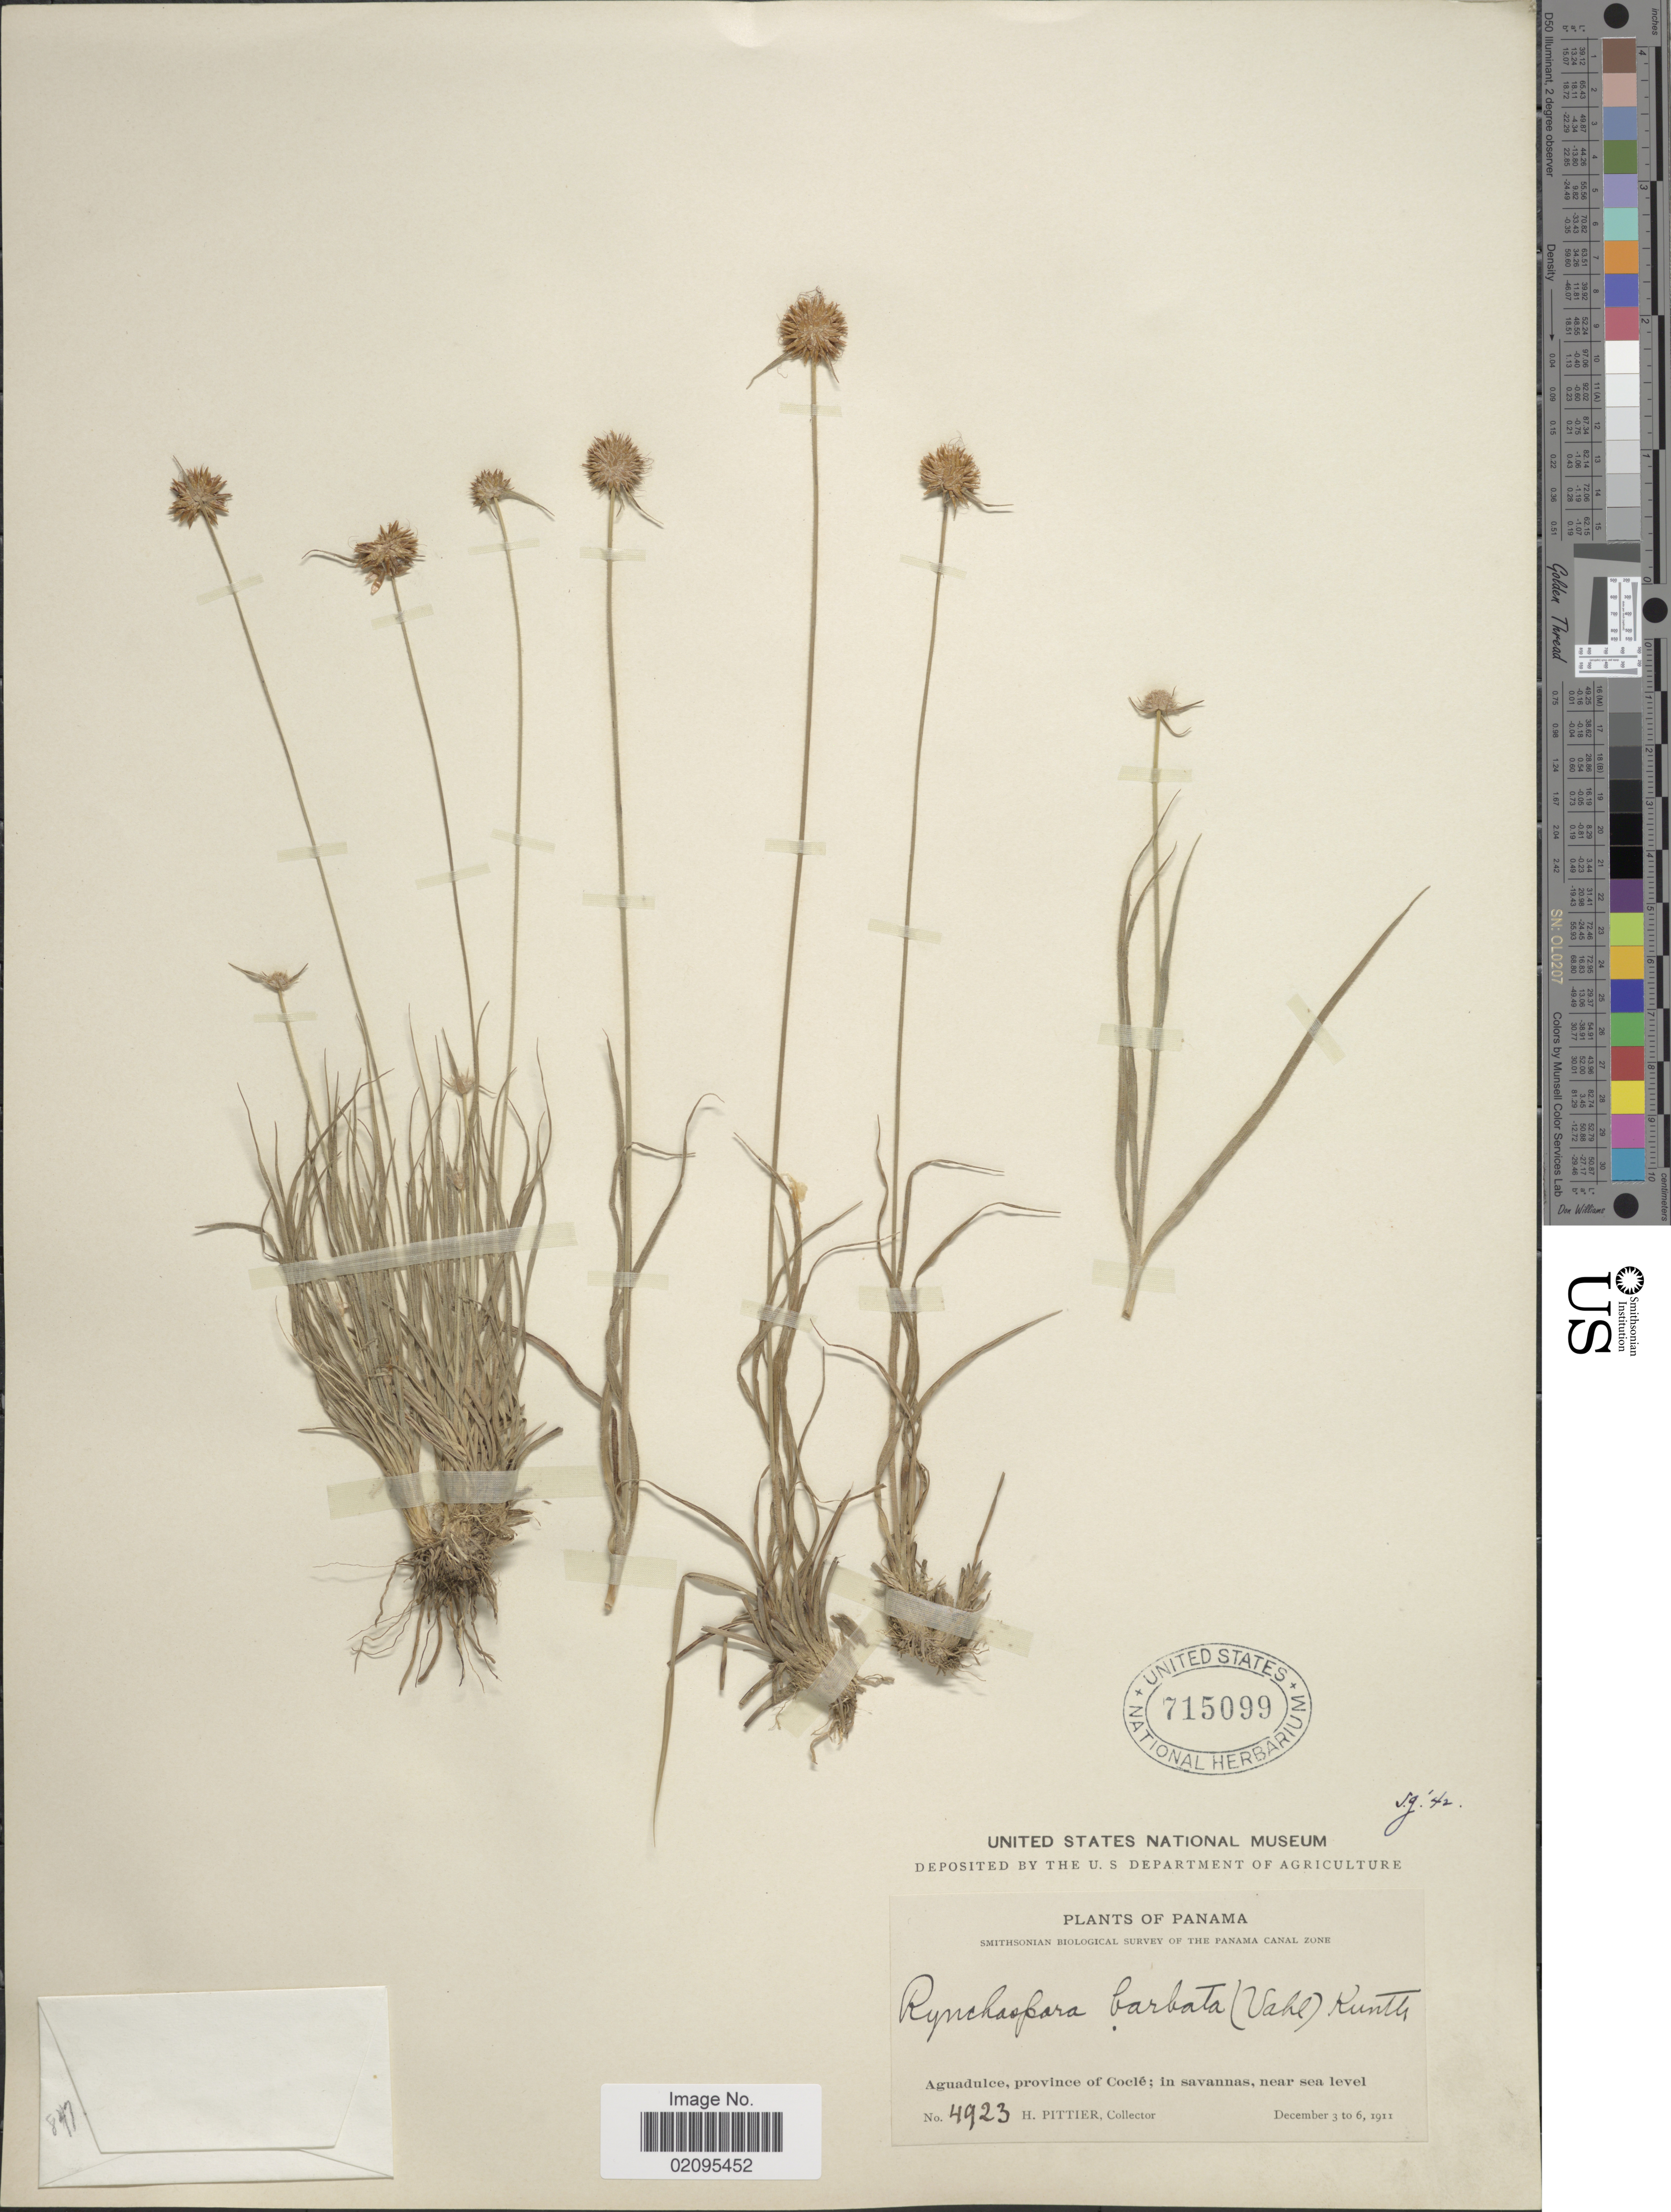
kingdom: Plantae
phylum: Tracheophyta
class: Liliopsida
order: Poales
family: Cyperaceae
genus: Rhynchospora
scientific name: Rhynchospora barbata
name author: (Vahl) Kunth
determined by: Alves, K.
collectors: H. F. Pittier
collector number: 4923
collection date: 1911-12-03/1911-12-06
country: Panama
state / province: Coclé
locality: Panama Canal Zone, Aguadulce, in savanna.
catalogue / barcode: US 715099